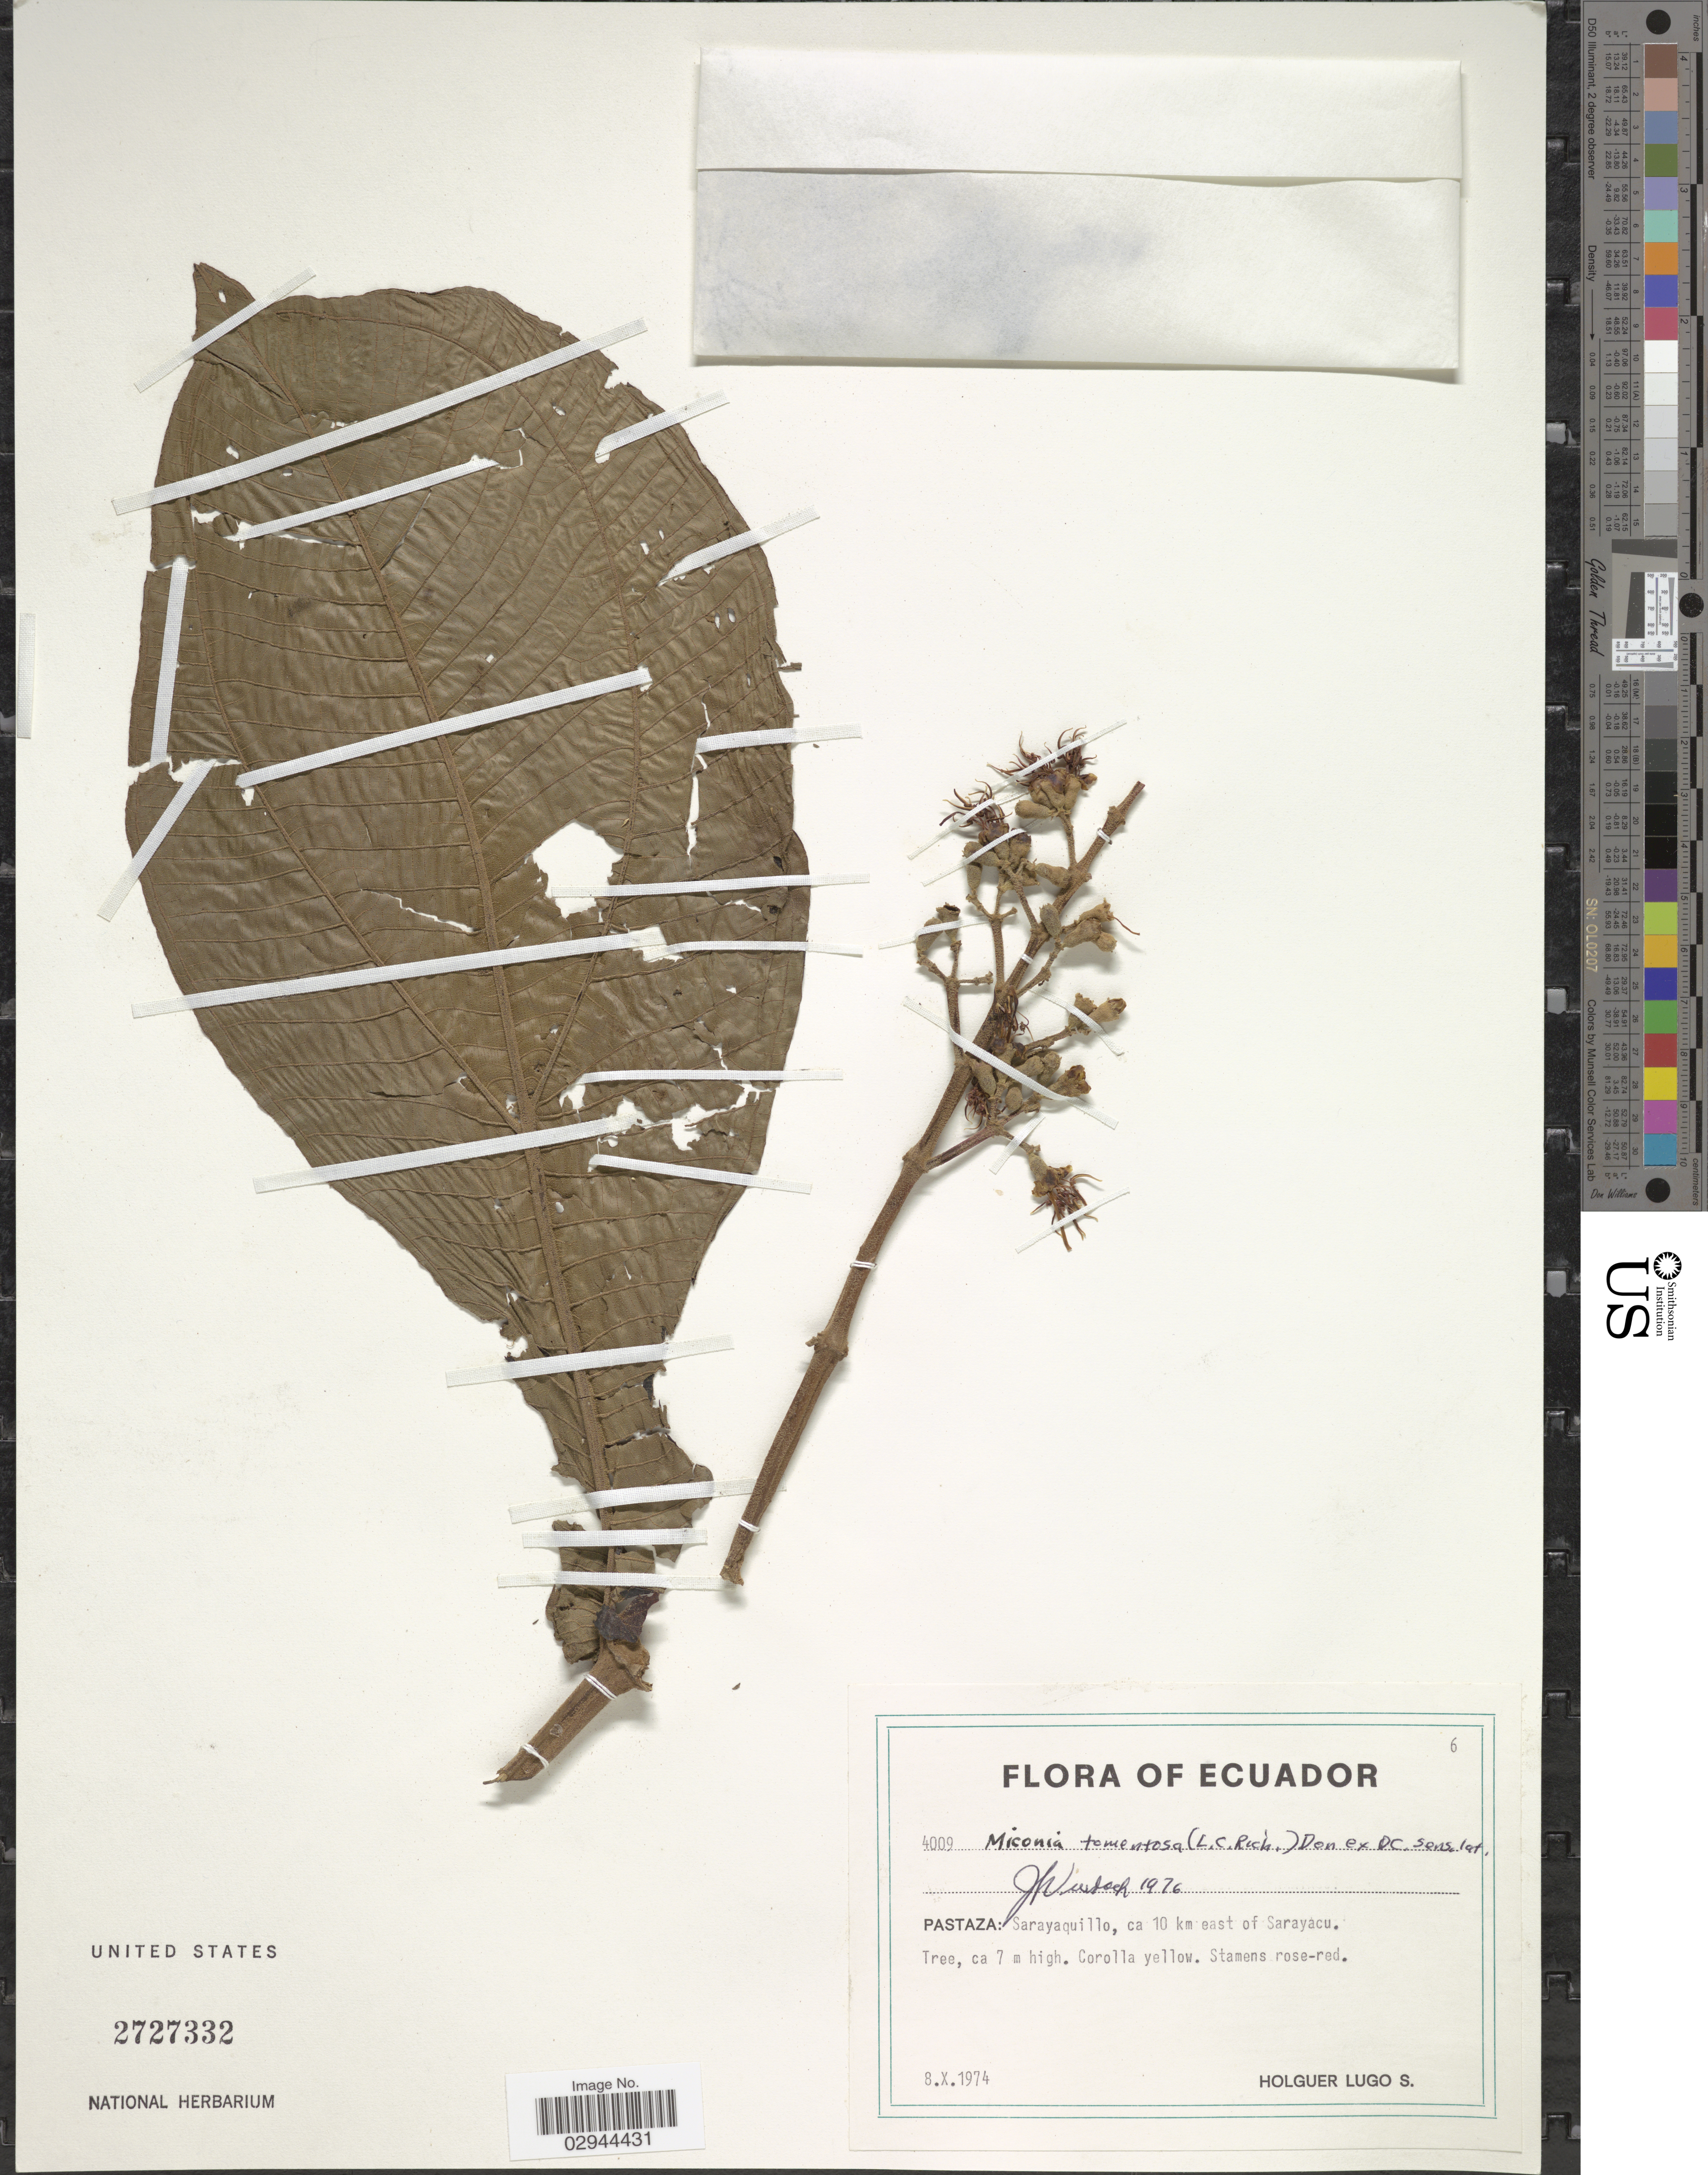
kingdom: Plantae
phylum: Tracheophyta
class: Magnoliopsida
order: Myrtales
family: Melastomataceae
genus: Miconia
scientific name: Miconia tomentosa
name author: (Rich.) D. Don ex DC.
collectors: H. Lugo S.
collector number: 4009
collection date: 1974-10-08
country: Ecuador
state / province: Pastaza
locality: Sarayaquillo, ca 10 km east of Sarayacu.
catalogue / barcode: US 2727332